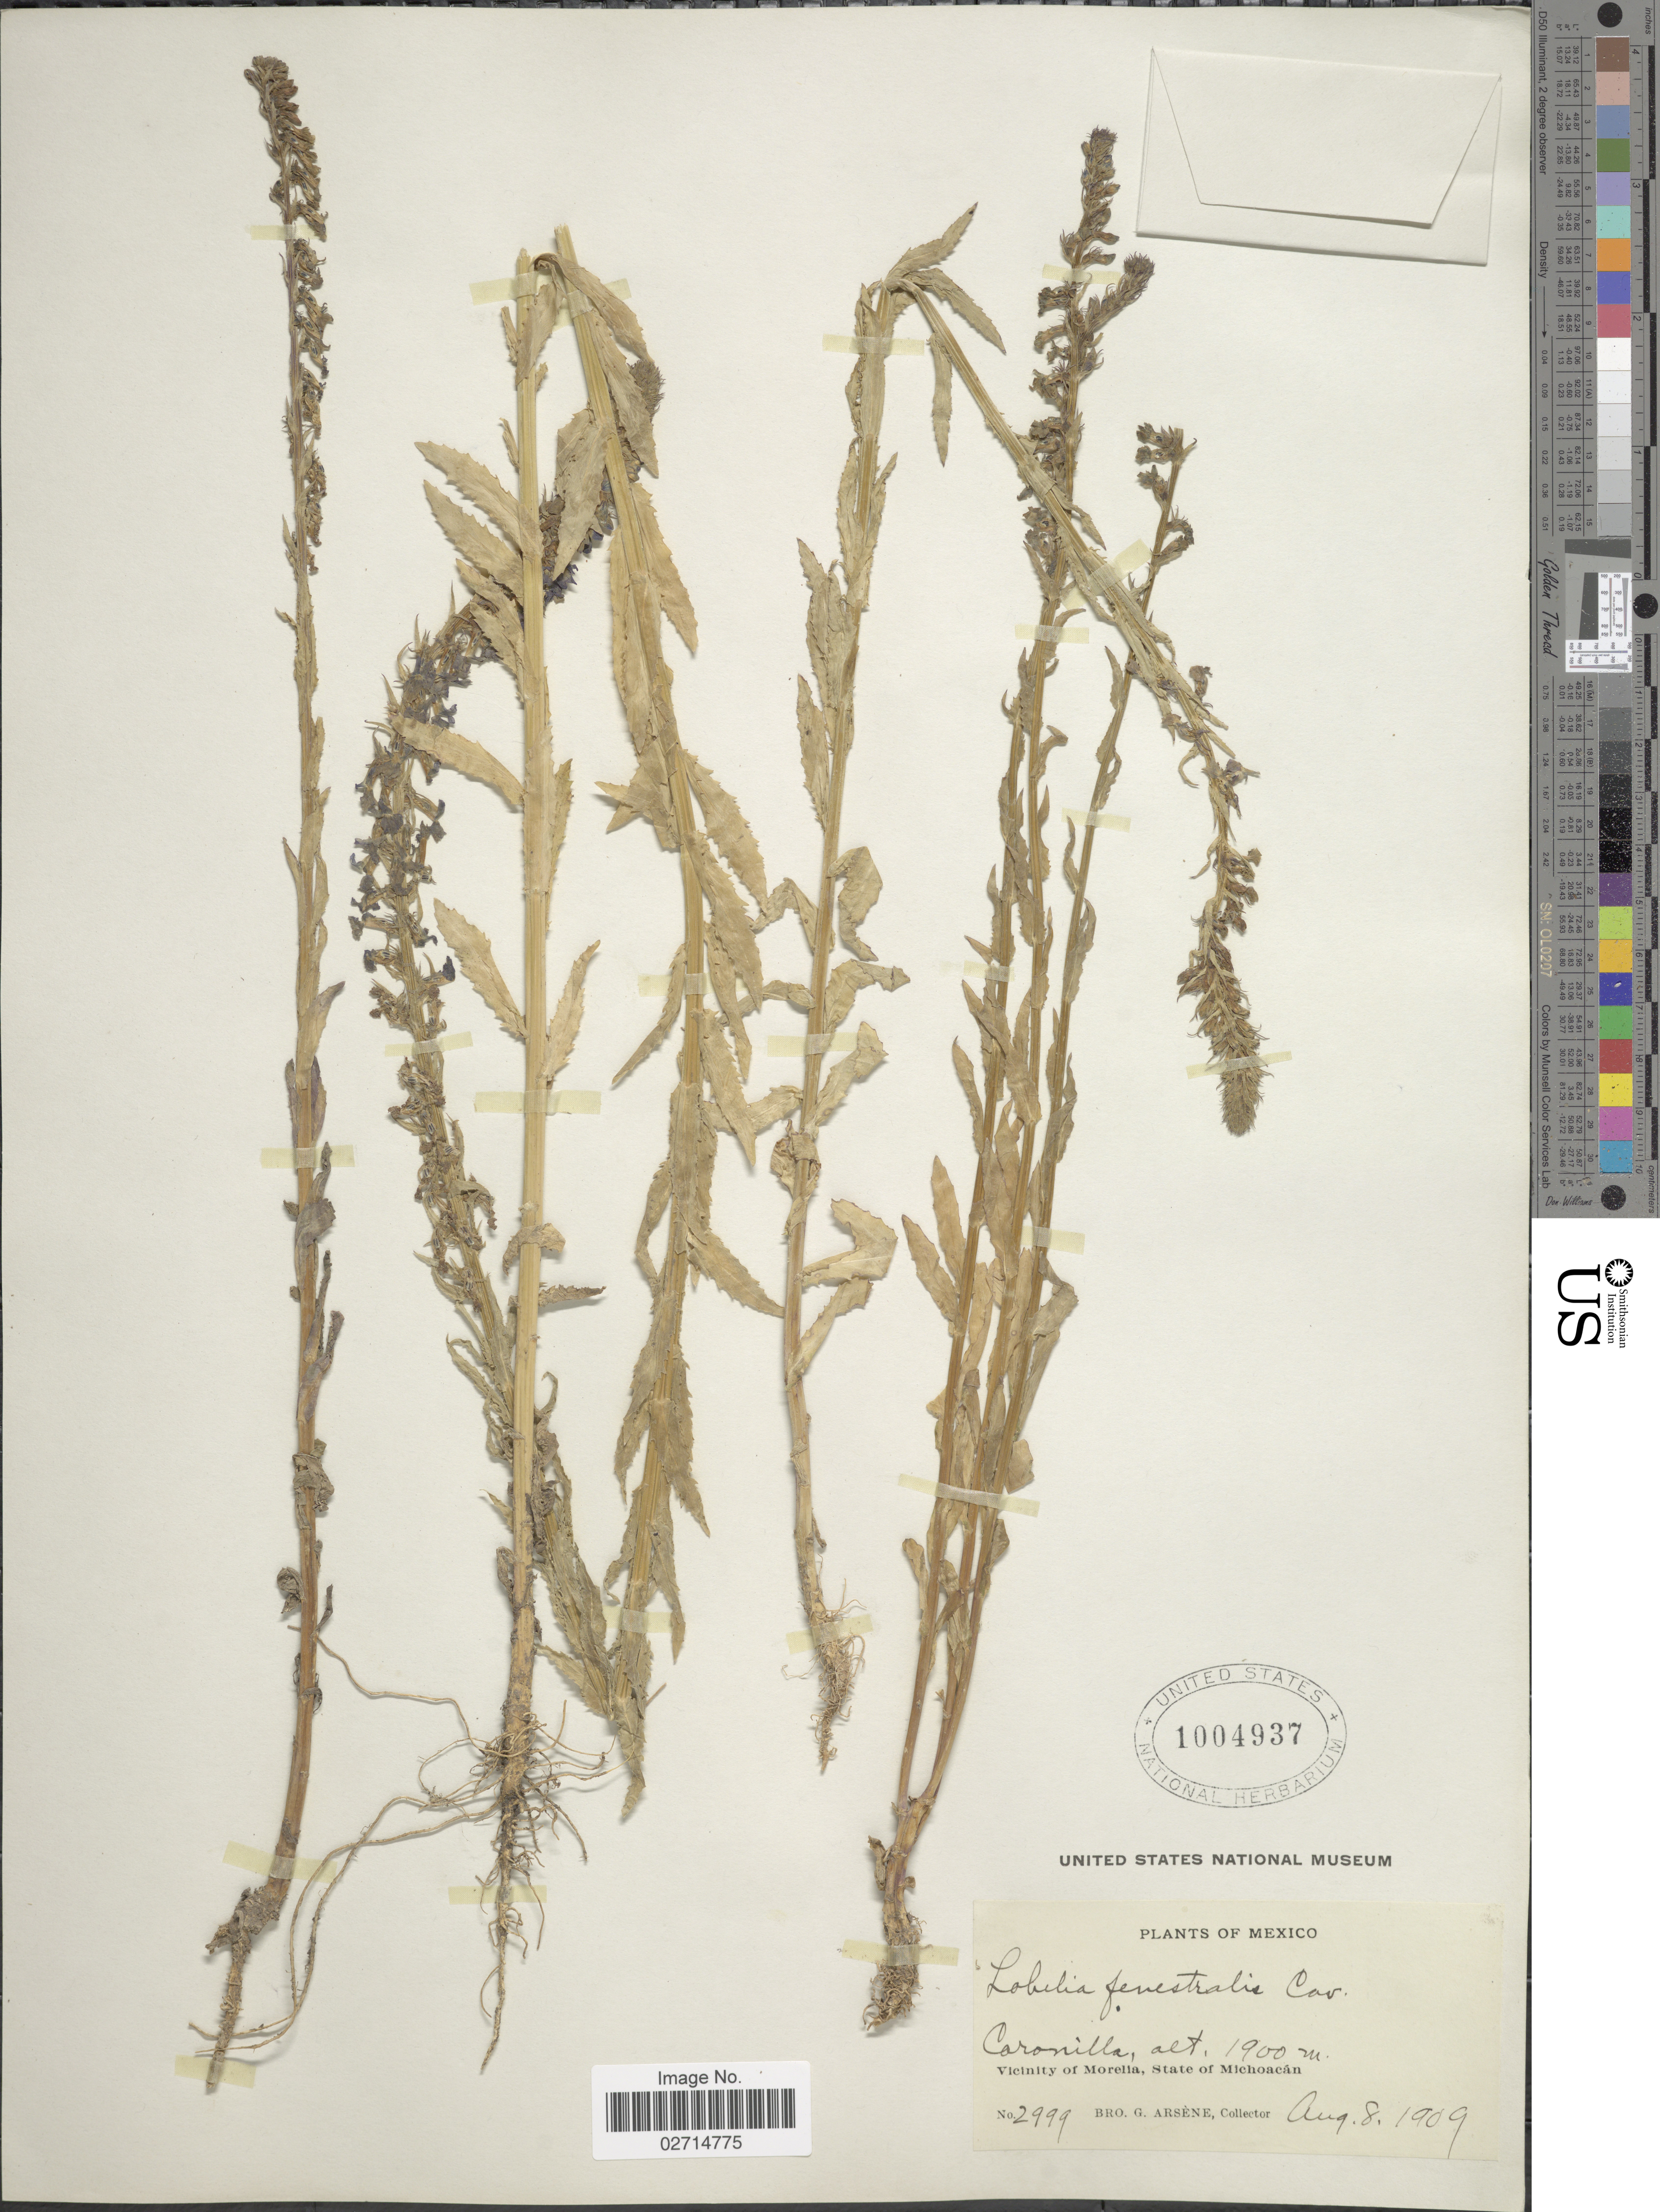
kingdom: Plantae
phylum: Tracheophyta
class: Magnoliopsida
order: Asterales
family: Campanulaceae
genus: Lobelia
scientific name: Lobelia fenestralis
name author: Cav.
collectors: Bro. G. Arsène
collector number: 2999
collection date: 1909-08-08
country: Mexico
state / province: Michoacán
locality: Coronilla. Vicinity of Morelia.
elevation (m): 1900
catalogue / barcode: US 1004937